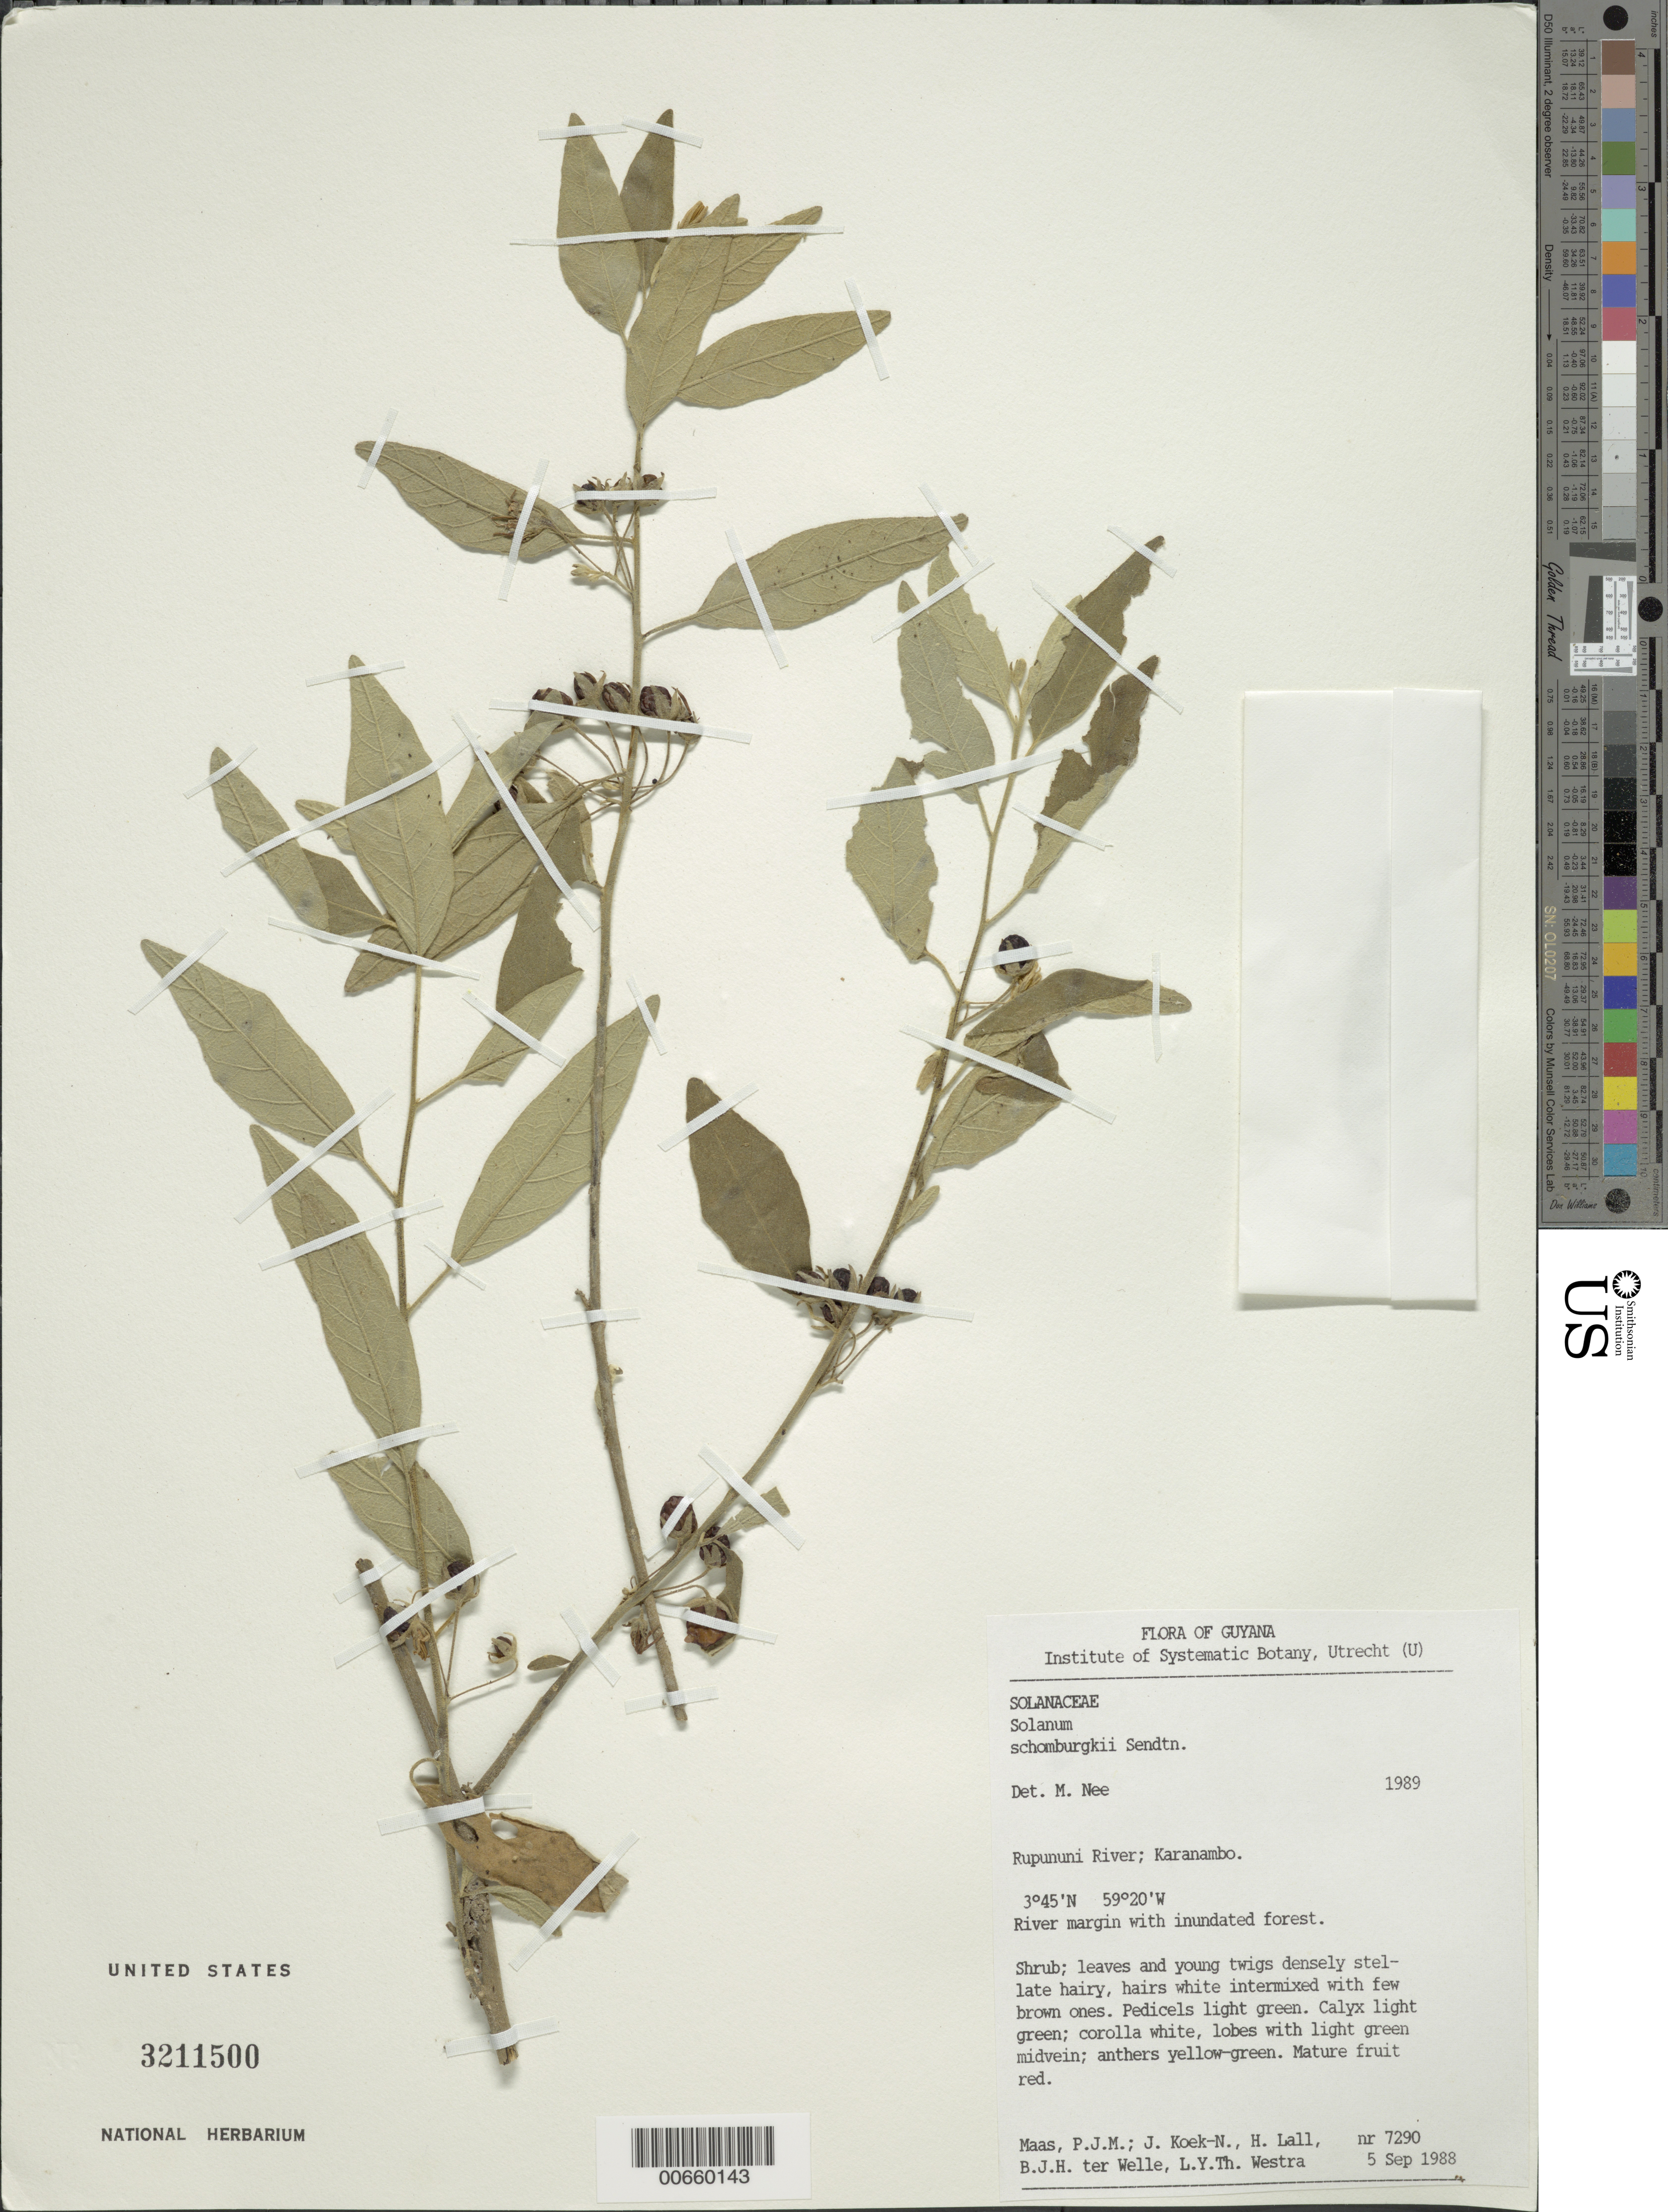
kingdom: Plantae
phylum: Tracheophyta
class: Magnoliopsida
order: Solanales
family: Solanaceae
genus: Solanum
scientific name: Solanum schomburghii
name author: Sendtn.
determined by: Nee, Michael H.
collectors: P. Maas, J. Westra, J. Koek-Noorman, H. Lall & B. Welle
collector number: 7290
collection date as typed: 9 Sep 1988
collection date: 1988-09-09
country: Guyana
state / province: U. Takutu-U. Essequibo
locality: Karanambo, Rupununi River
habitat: River margin with inundated forest.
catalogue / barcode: US 3211500